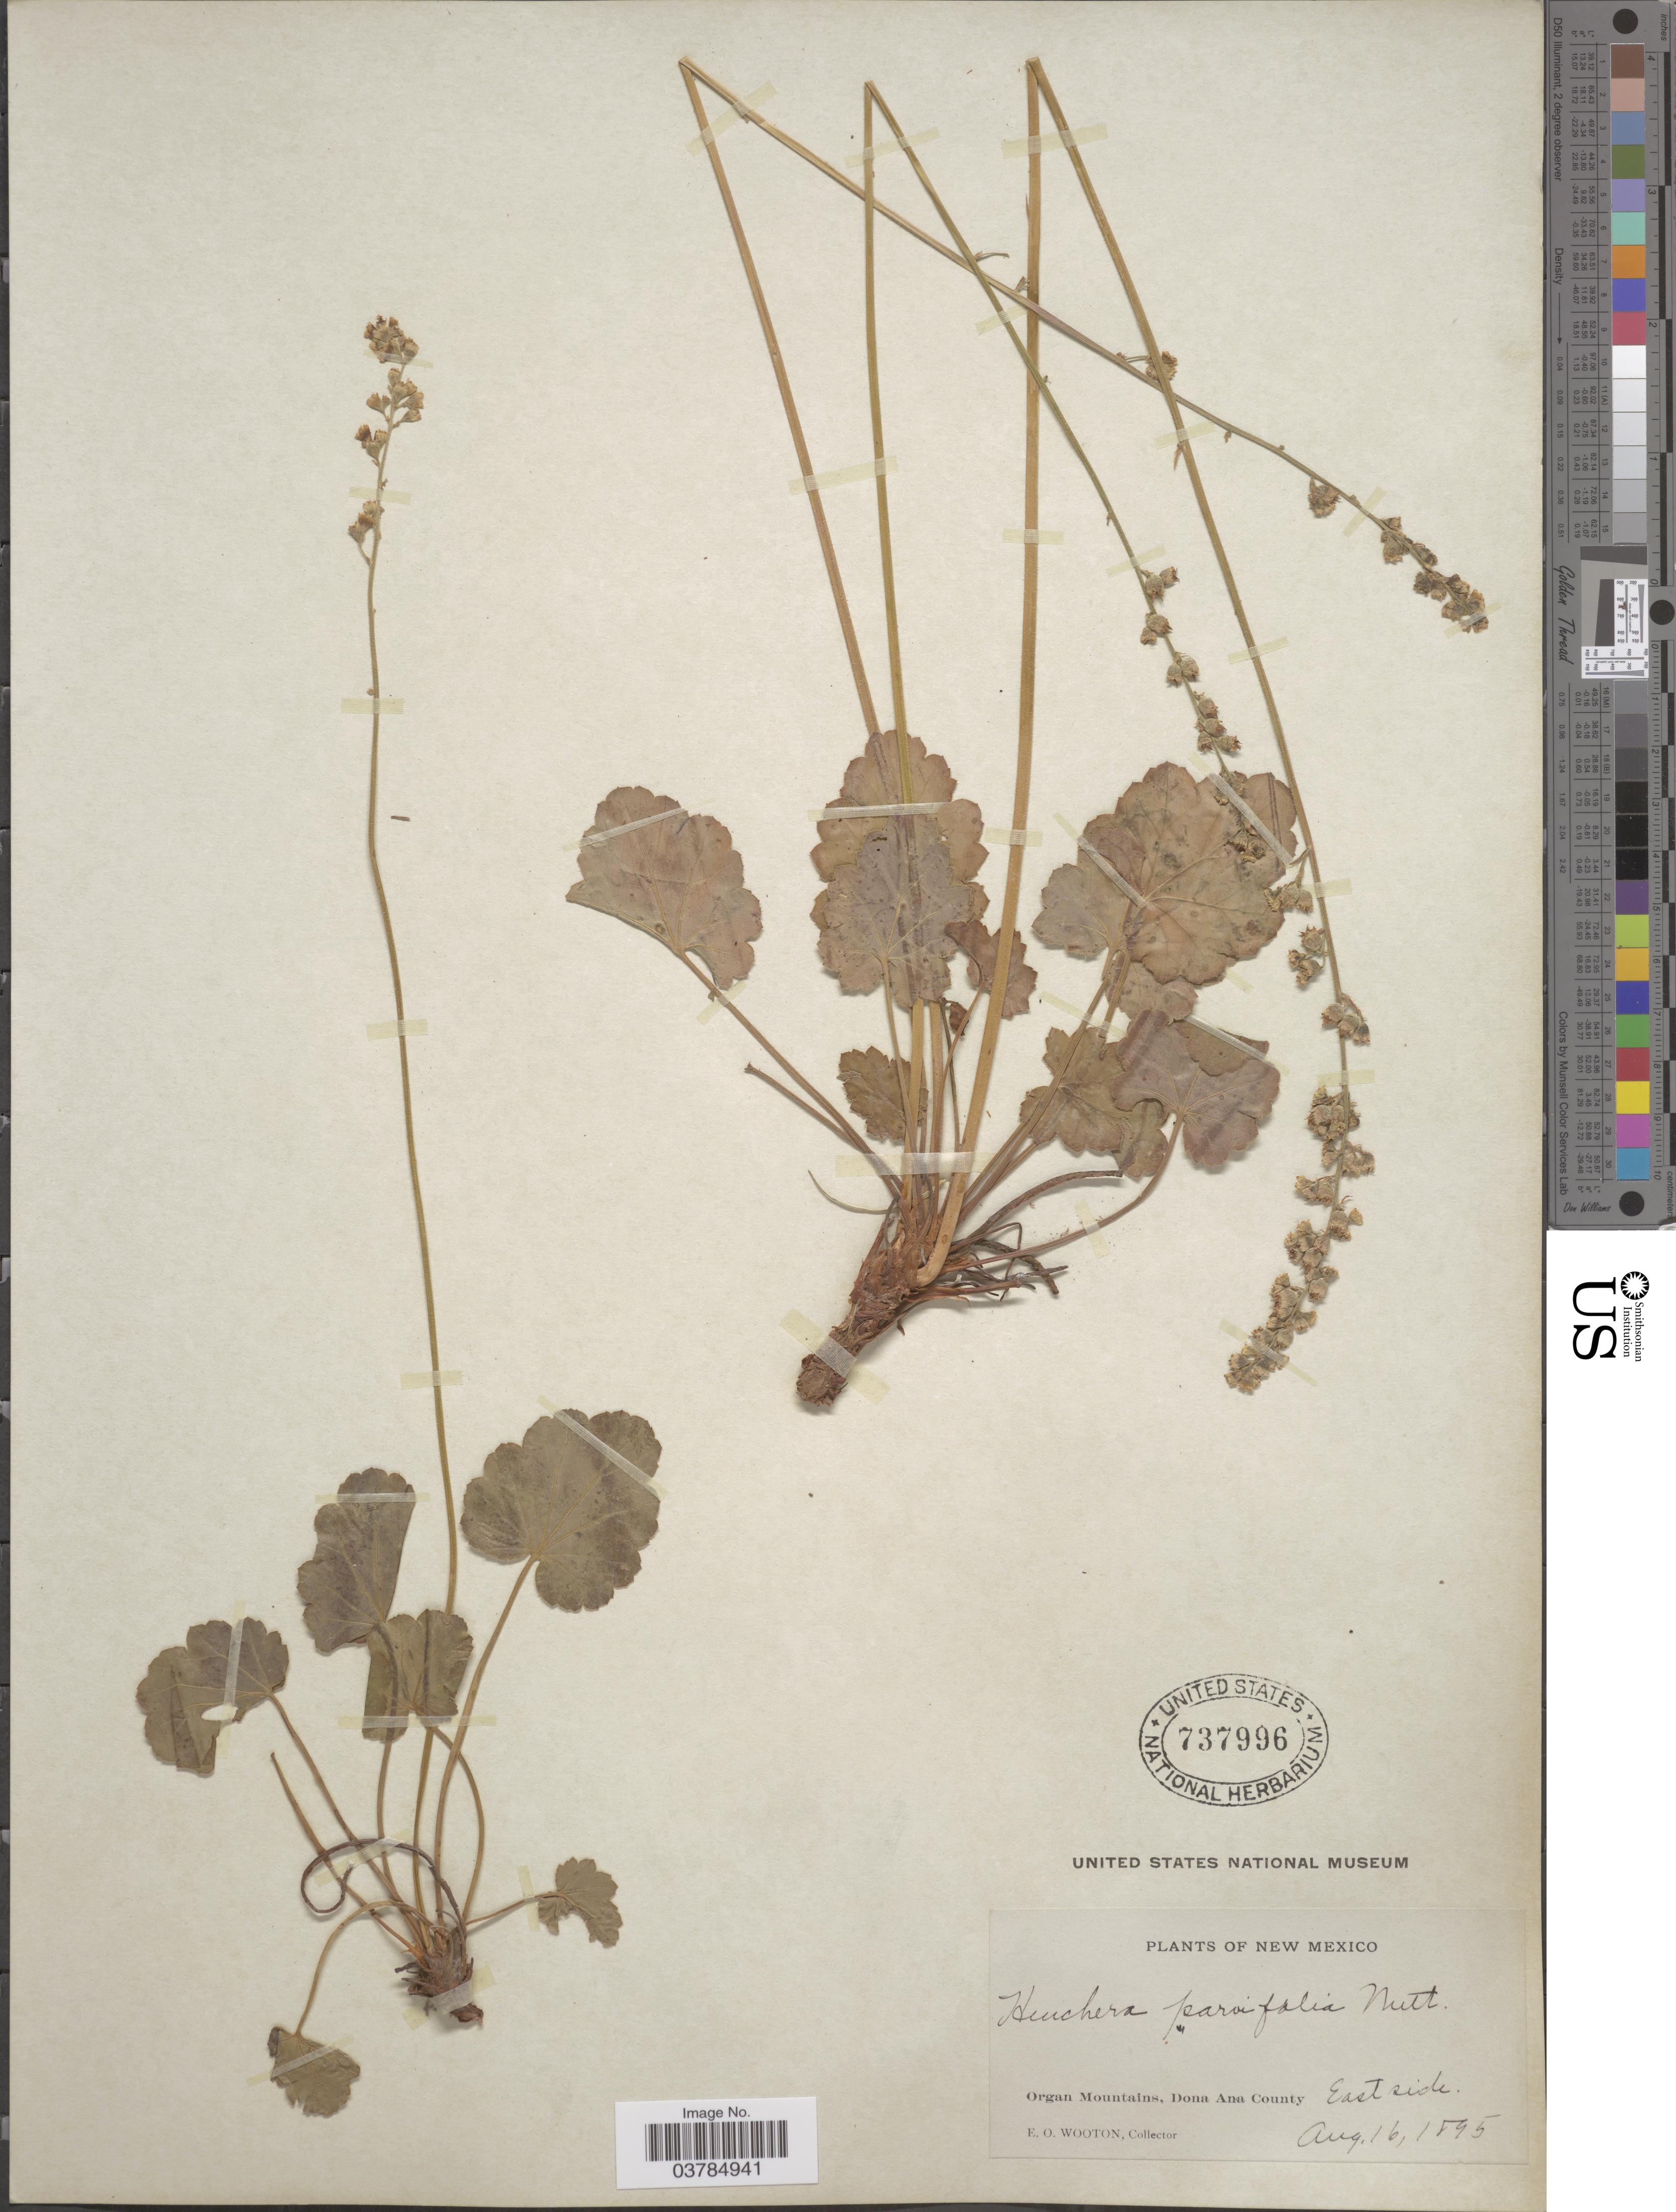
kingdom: Plantae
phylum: Tracheophyta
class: Magnoliopsida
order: Saxifragales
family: Saxifragaceae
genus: Heuchera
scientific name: Heuchera parvifolia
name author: Nutt.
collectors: E. O. Wooton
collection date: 1895-08-16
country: United States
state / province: New Mexico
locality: Organ Mountains, Dona Ana County. East side.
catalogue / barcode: US 737996